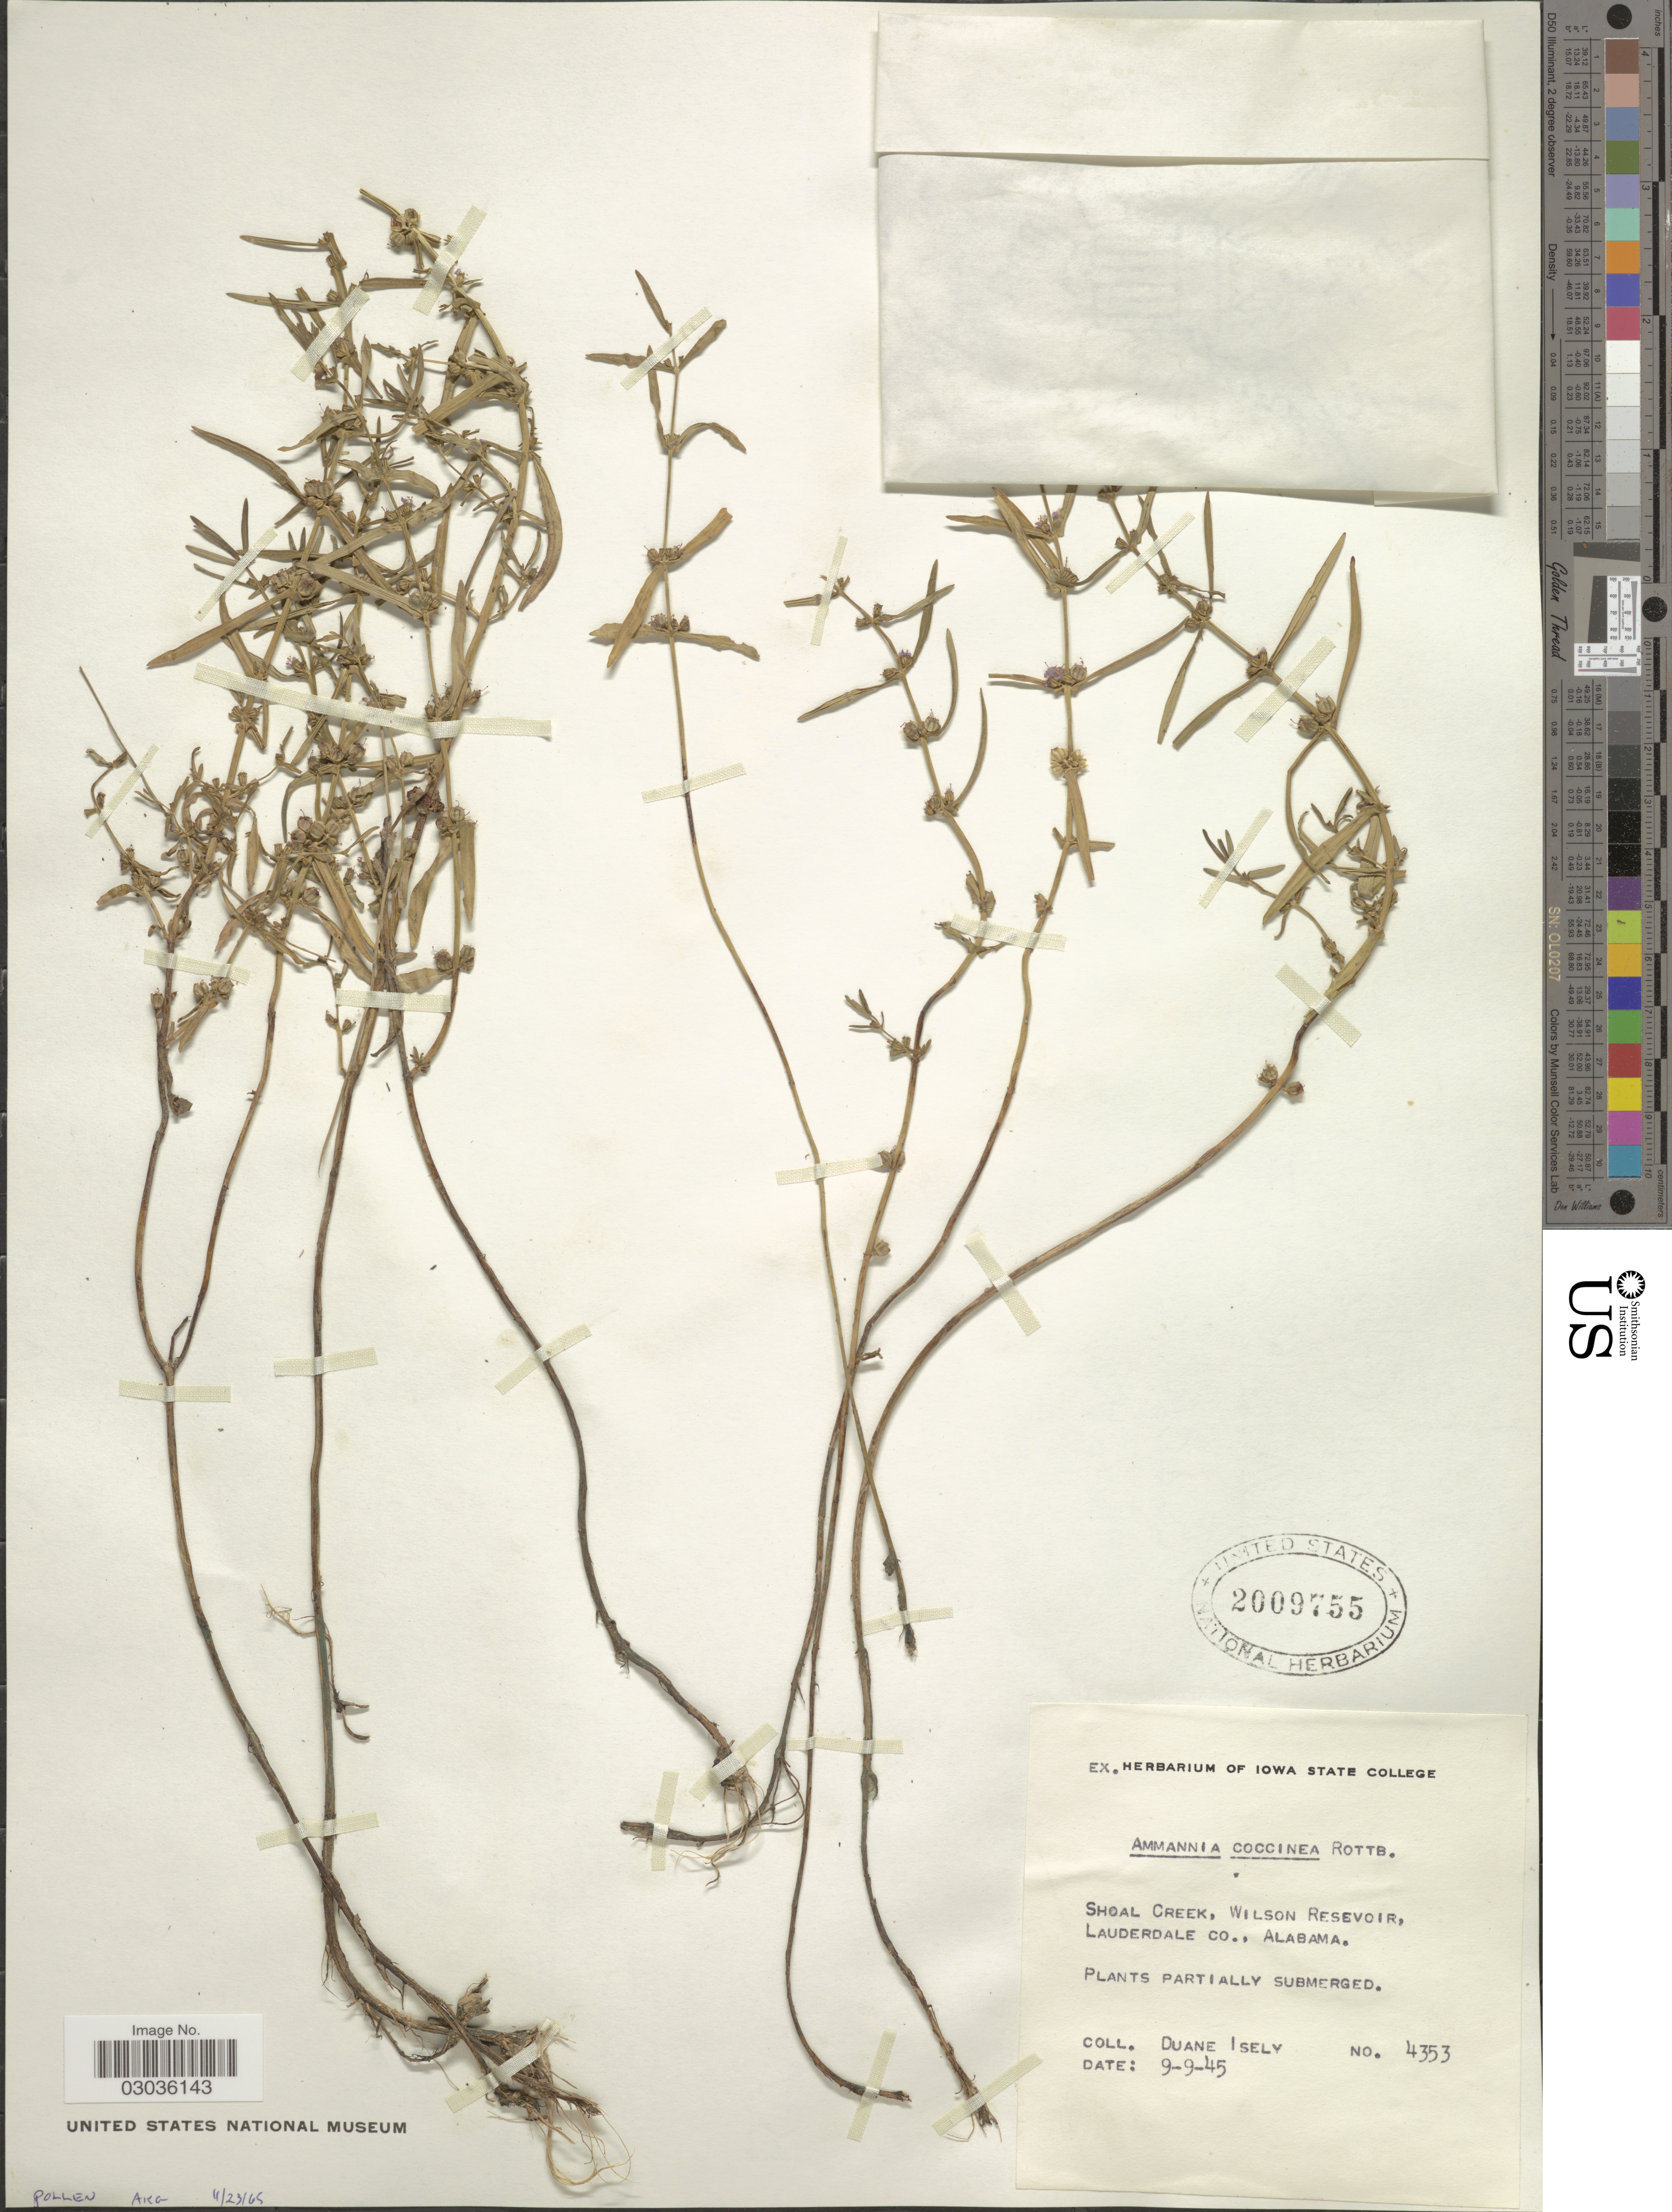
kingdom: Plantae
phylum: Tracheophyta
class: Magnoliopsida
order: Myrtales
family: Lythraceae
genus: Ammannia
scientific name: Ammannia coccinea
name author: Rottb.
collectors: D. Isely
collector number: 4353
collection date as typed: Transcribed d/m/y: 9/9/45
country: United States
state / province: Alabama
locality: Shoal Creek, Wilson Reservoir, Lauderdale Co.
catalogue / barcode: US 2009755